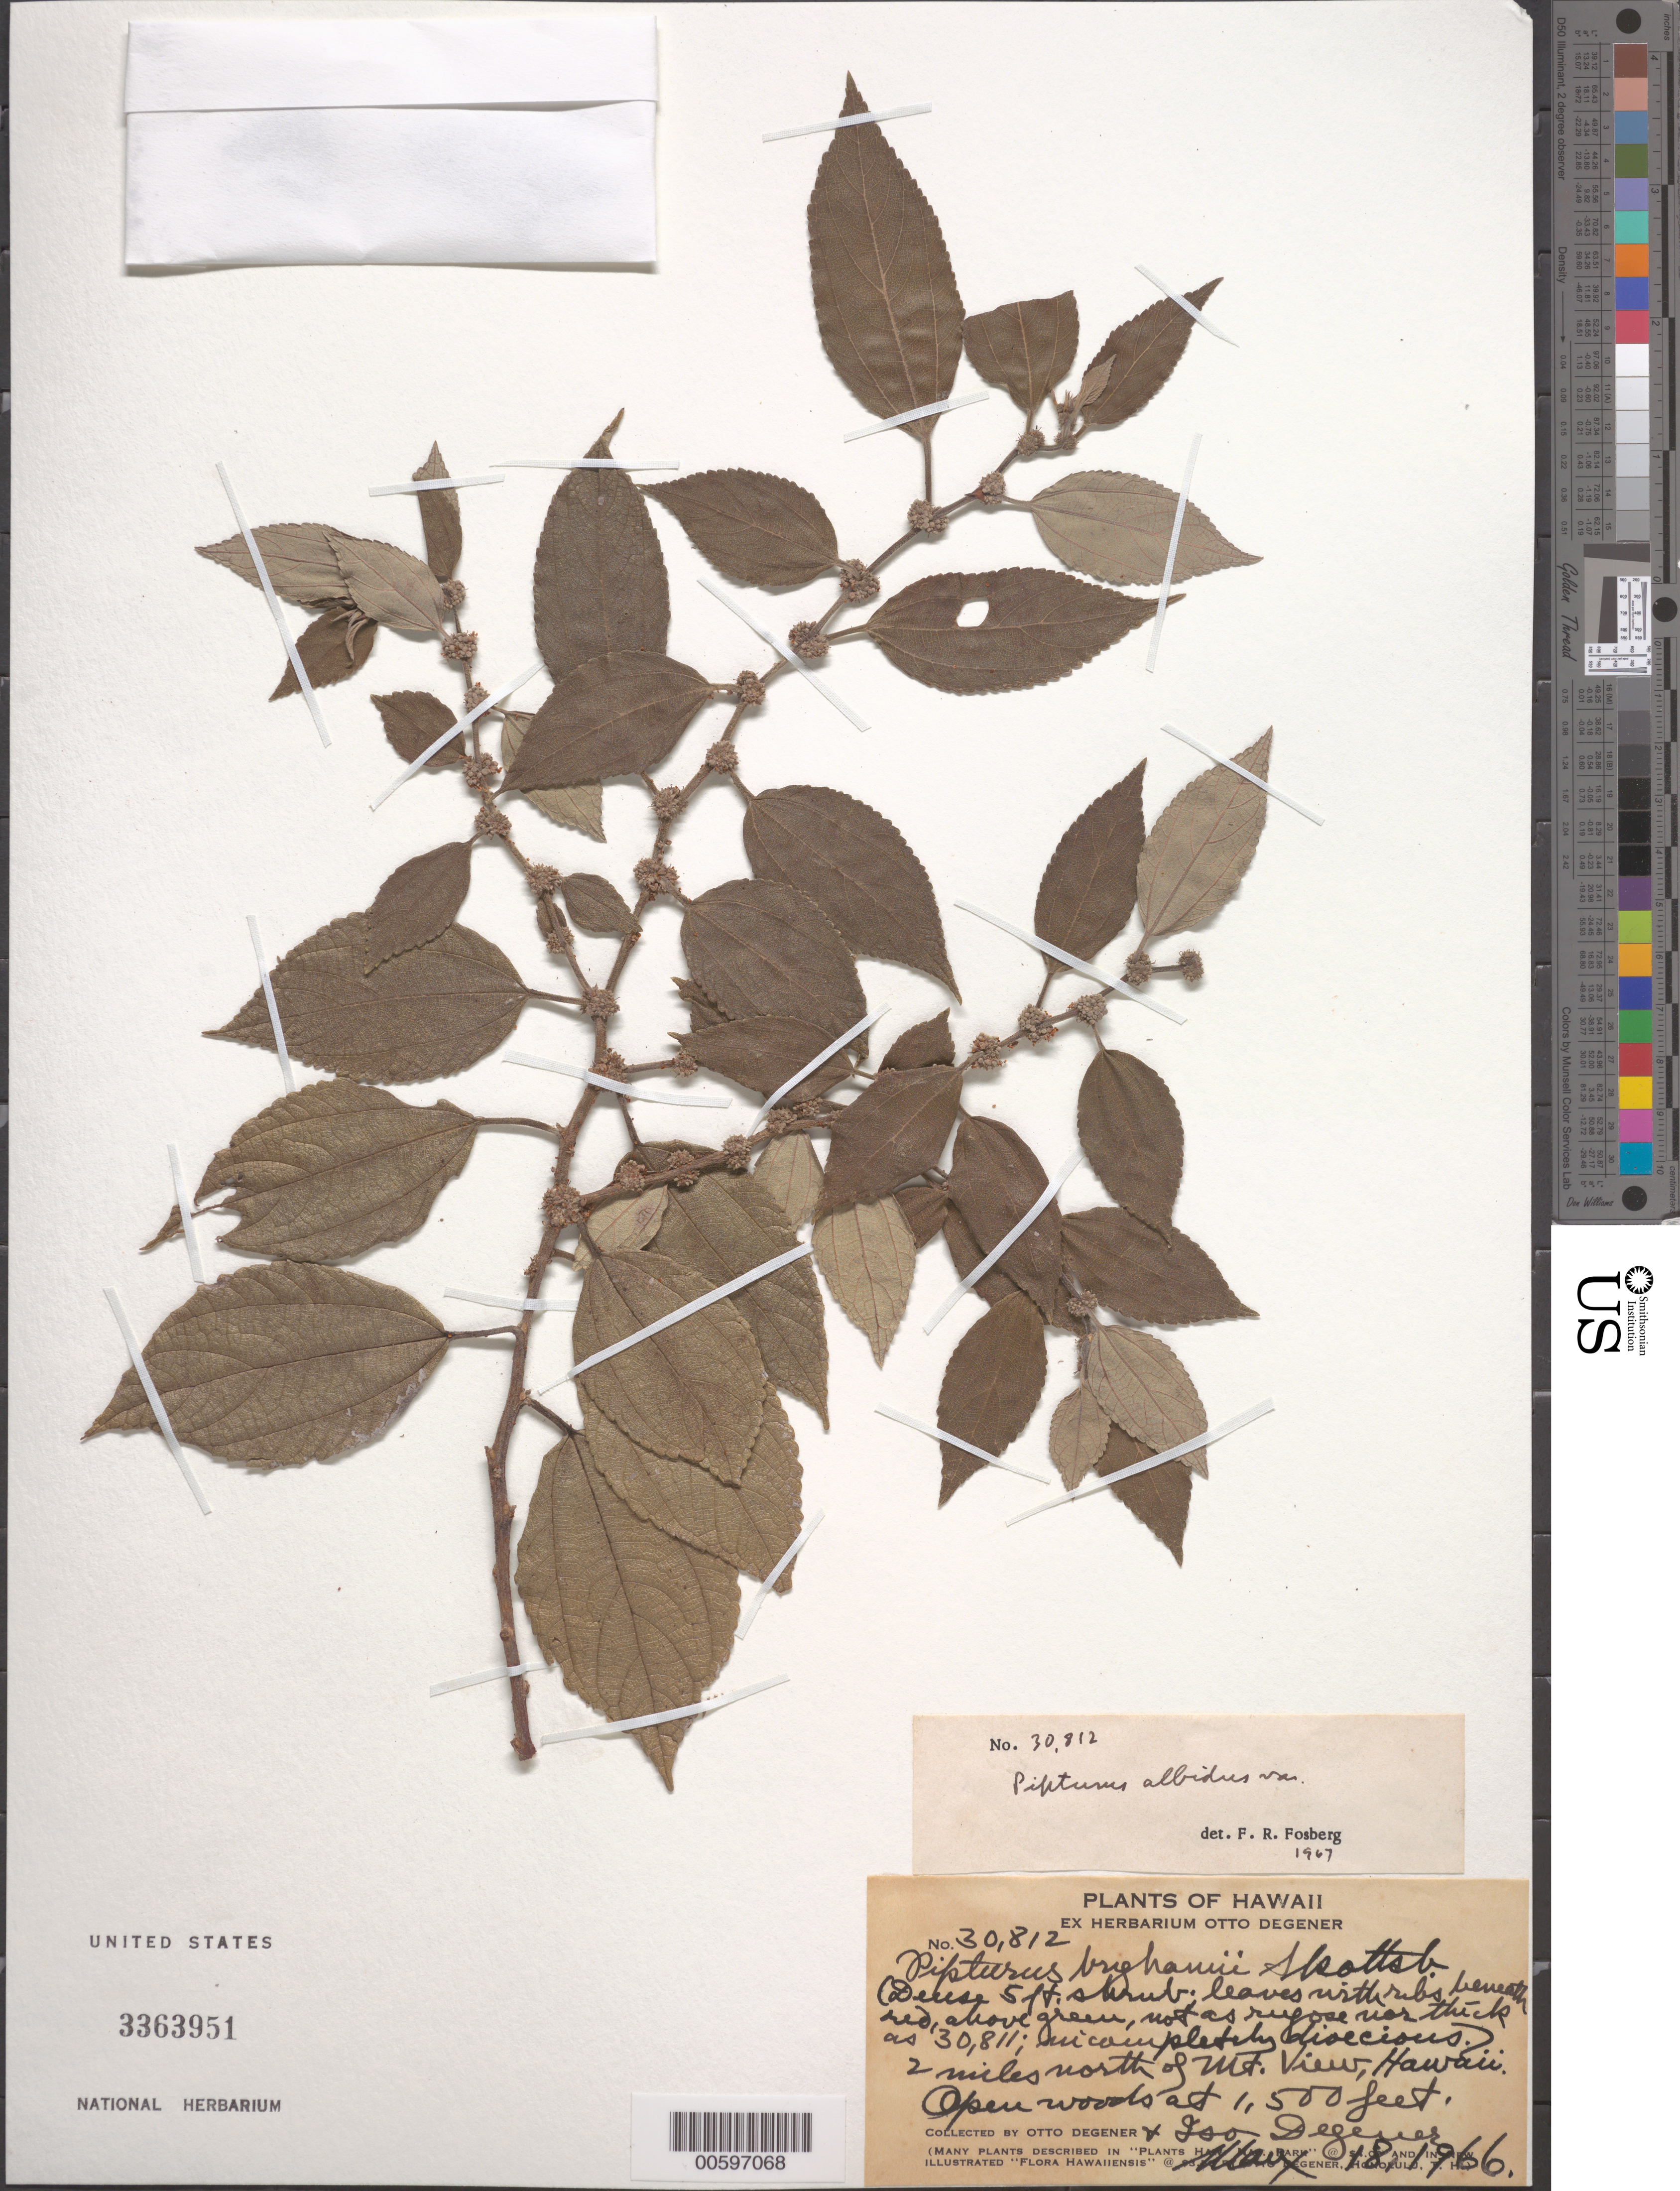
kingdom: Plantae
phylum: Tracheophyta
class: Magnoliopsida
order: Rosales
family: Urticaceae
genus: Pipturus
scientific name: Pipturus albidus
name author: (Hook. & Arn.) A. Gray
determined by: Fosberg, F. R.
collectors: O. Degener & I. Degener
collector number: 30812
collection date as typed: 18 May 1966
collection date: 1966-05-18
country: United States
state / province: Hawaii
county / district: Hawaii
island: Hawaii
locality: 2 mi N of Mt View.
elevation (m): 457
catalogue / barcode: US 3363951